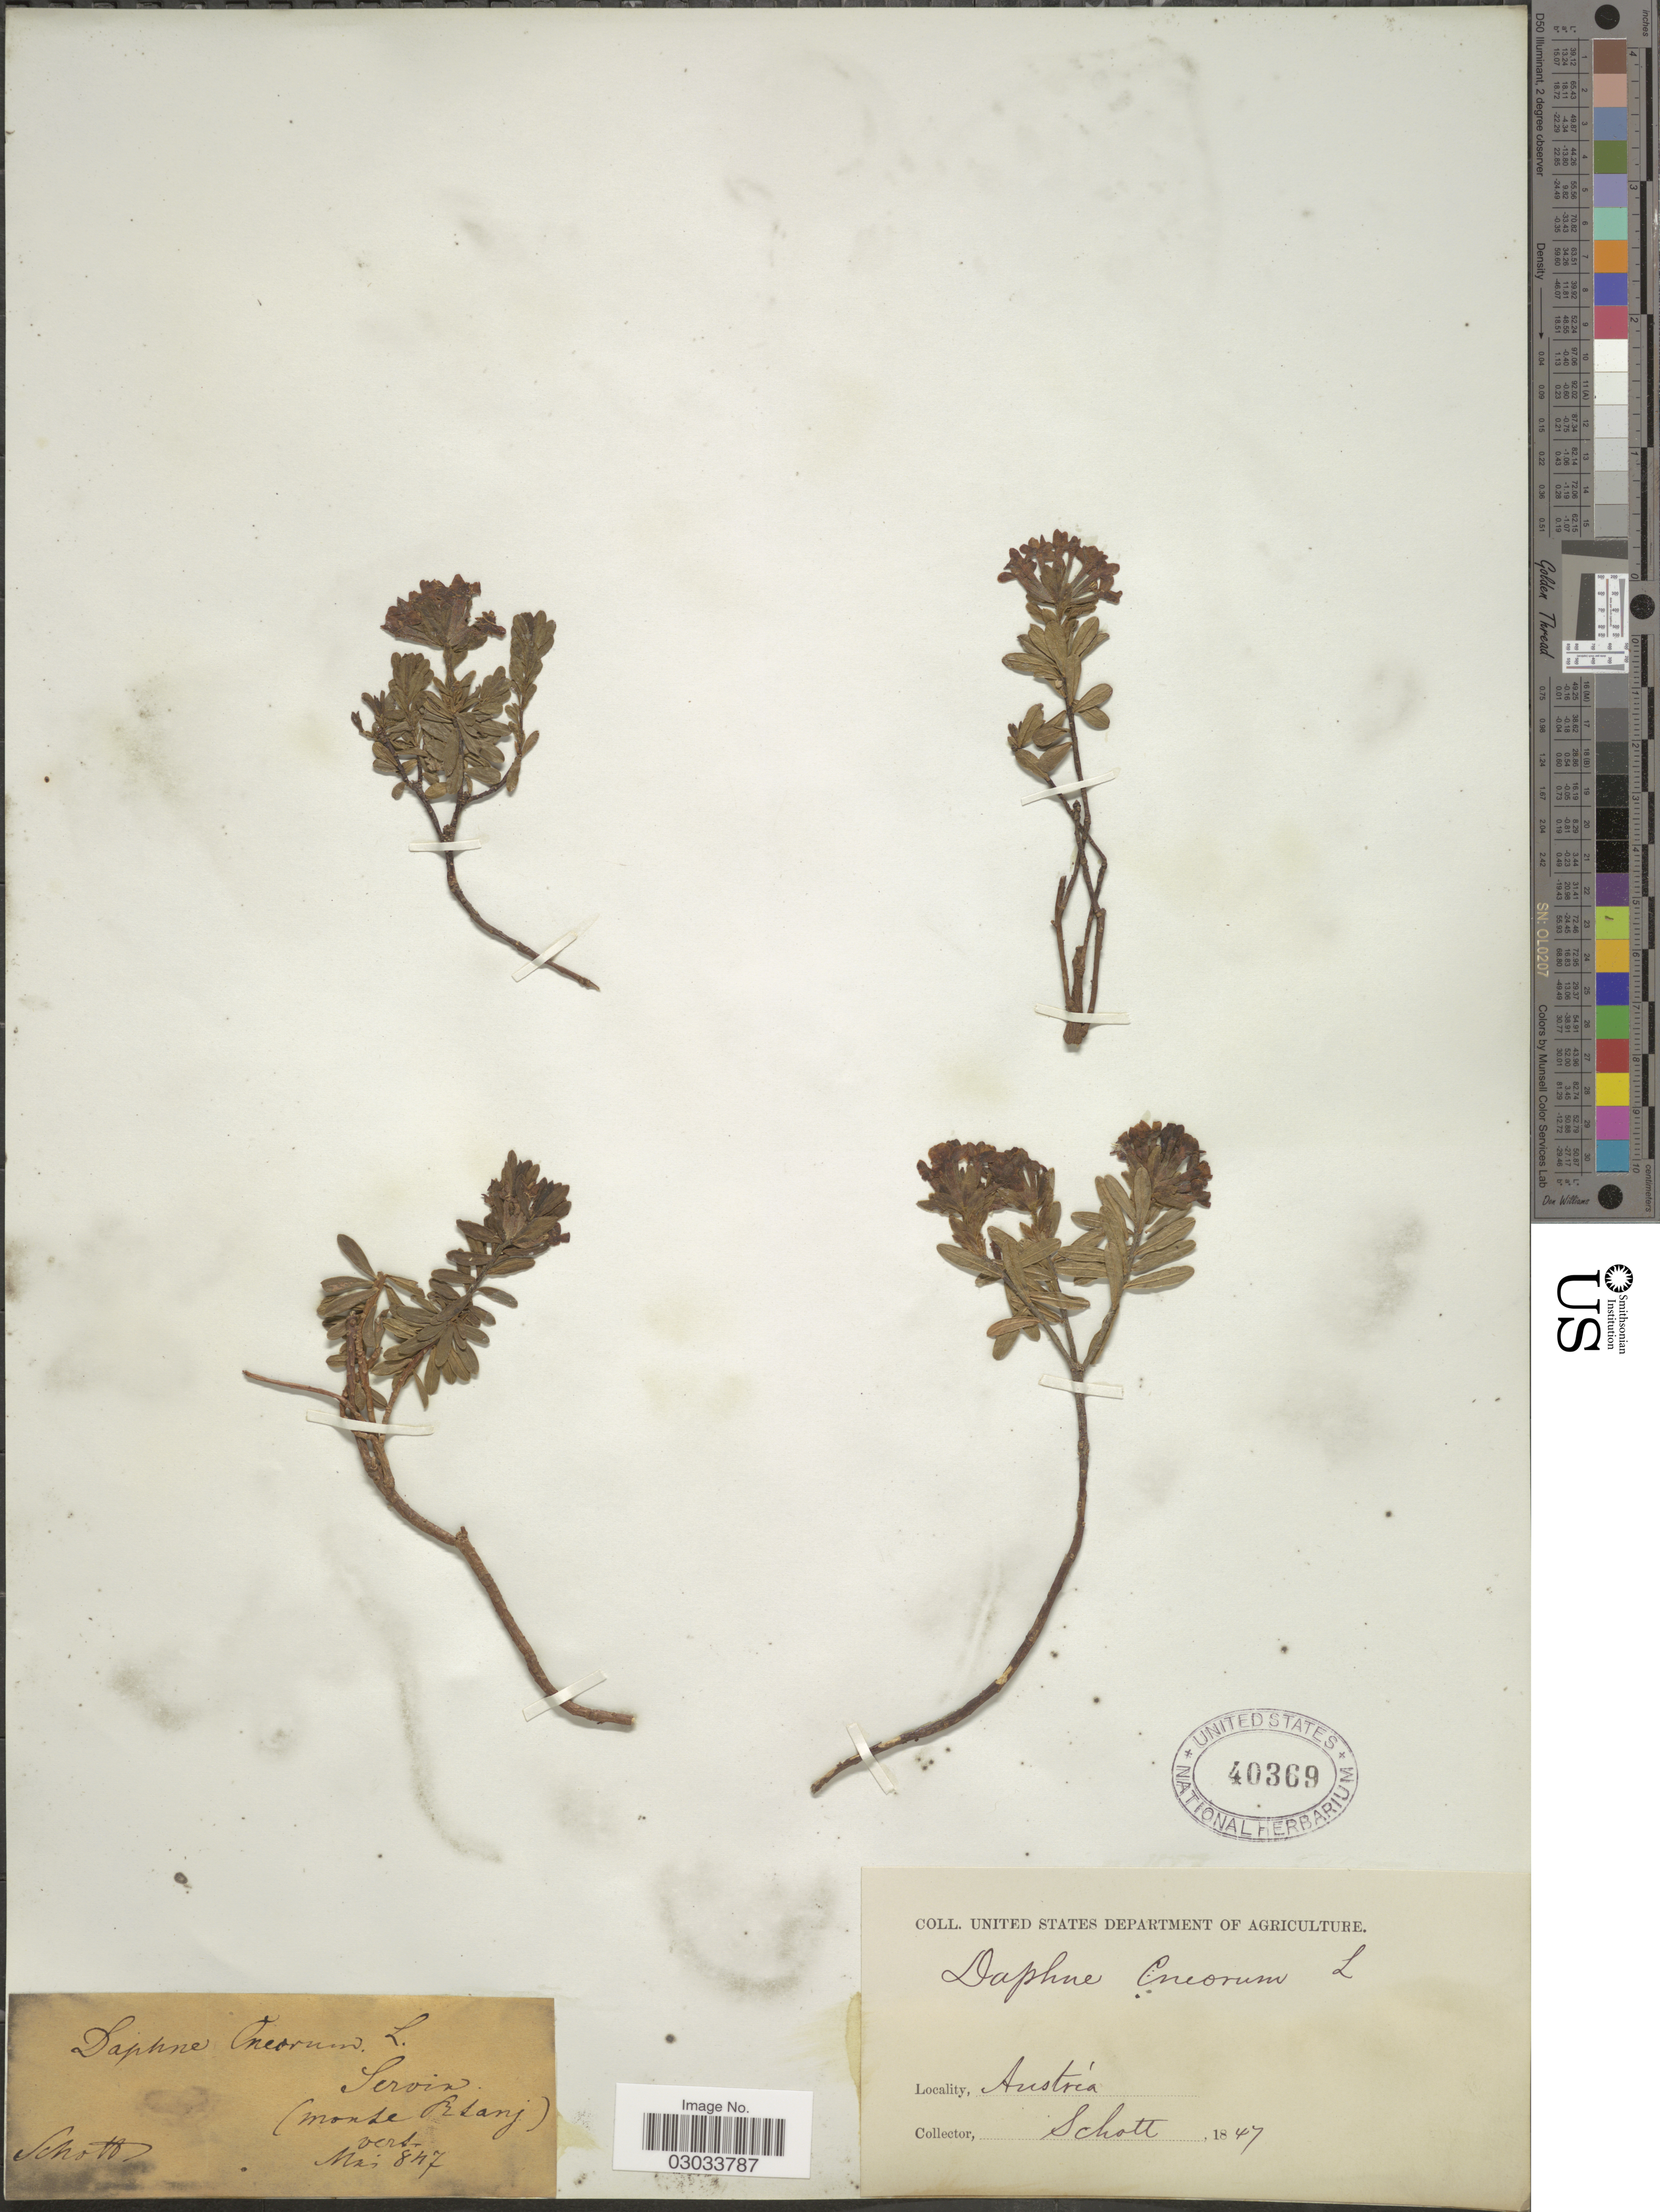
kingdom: Plantae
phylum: Tracheophyta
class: Magnoliopsida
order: Malvales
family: Thymelaeaceae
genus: Daphne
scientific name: Daphne cneorum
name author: L.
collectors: Schott, --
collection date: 1847-05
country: Serbia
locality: Servia (Monte Rtanj)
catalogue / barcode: US 40369